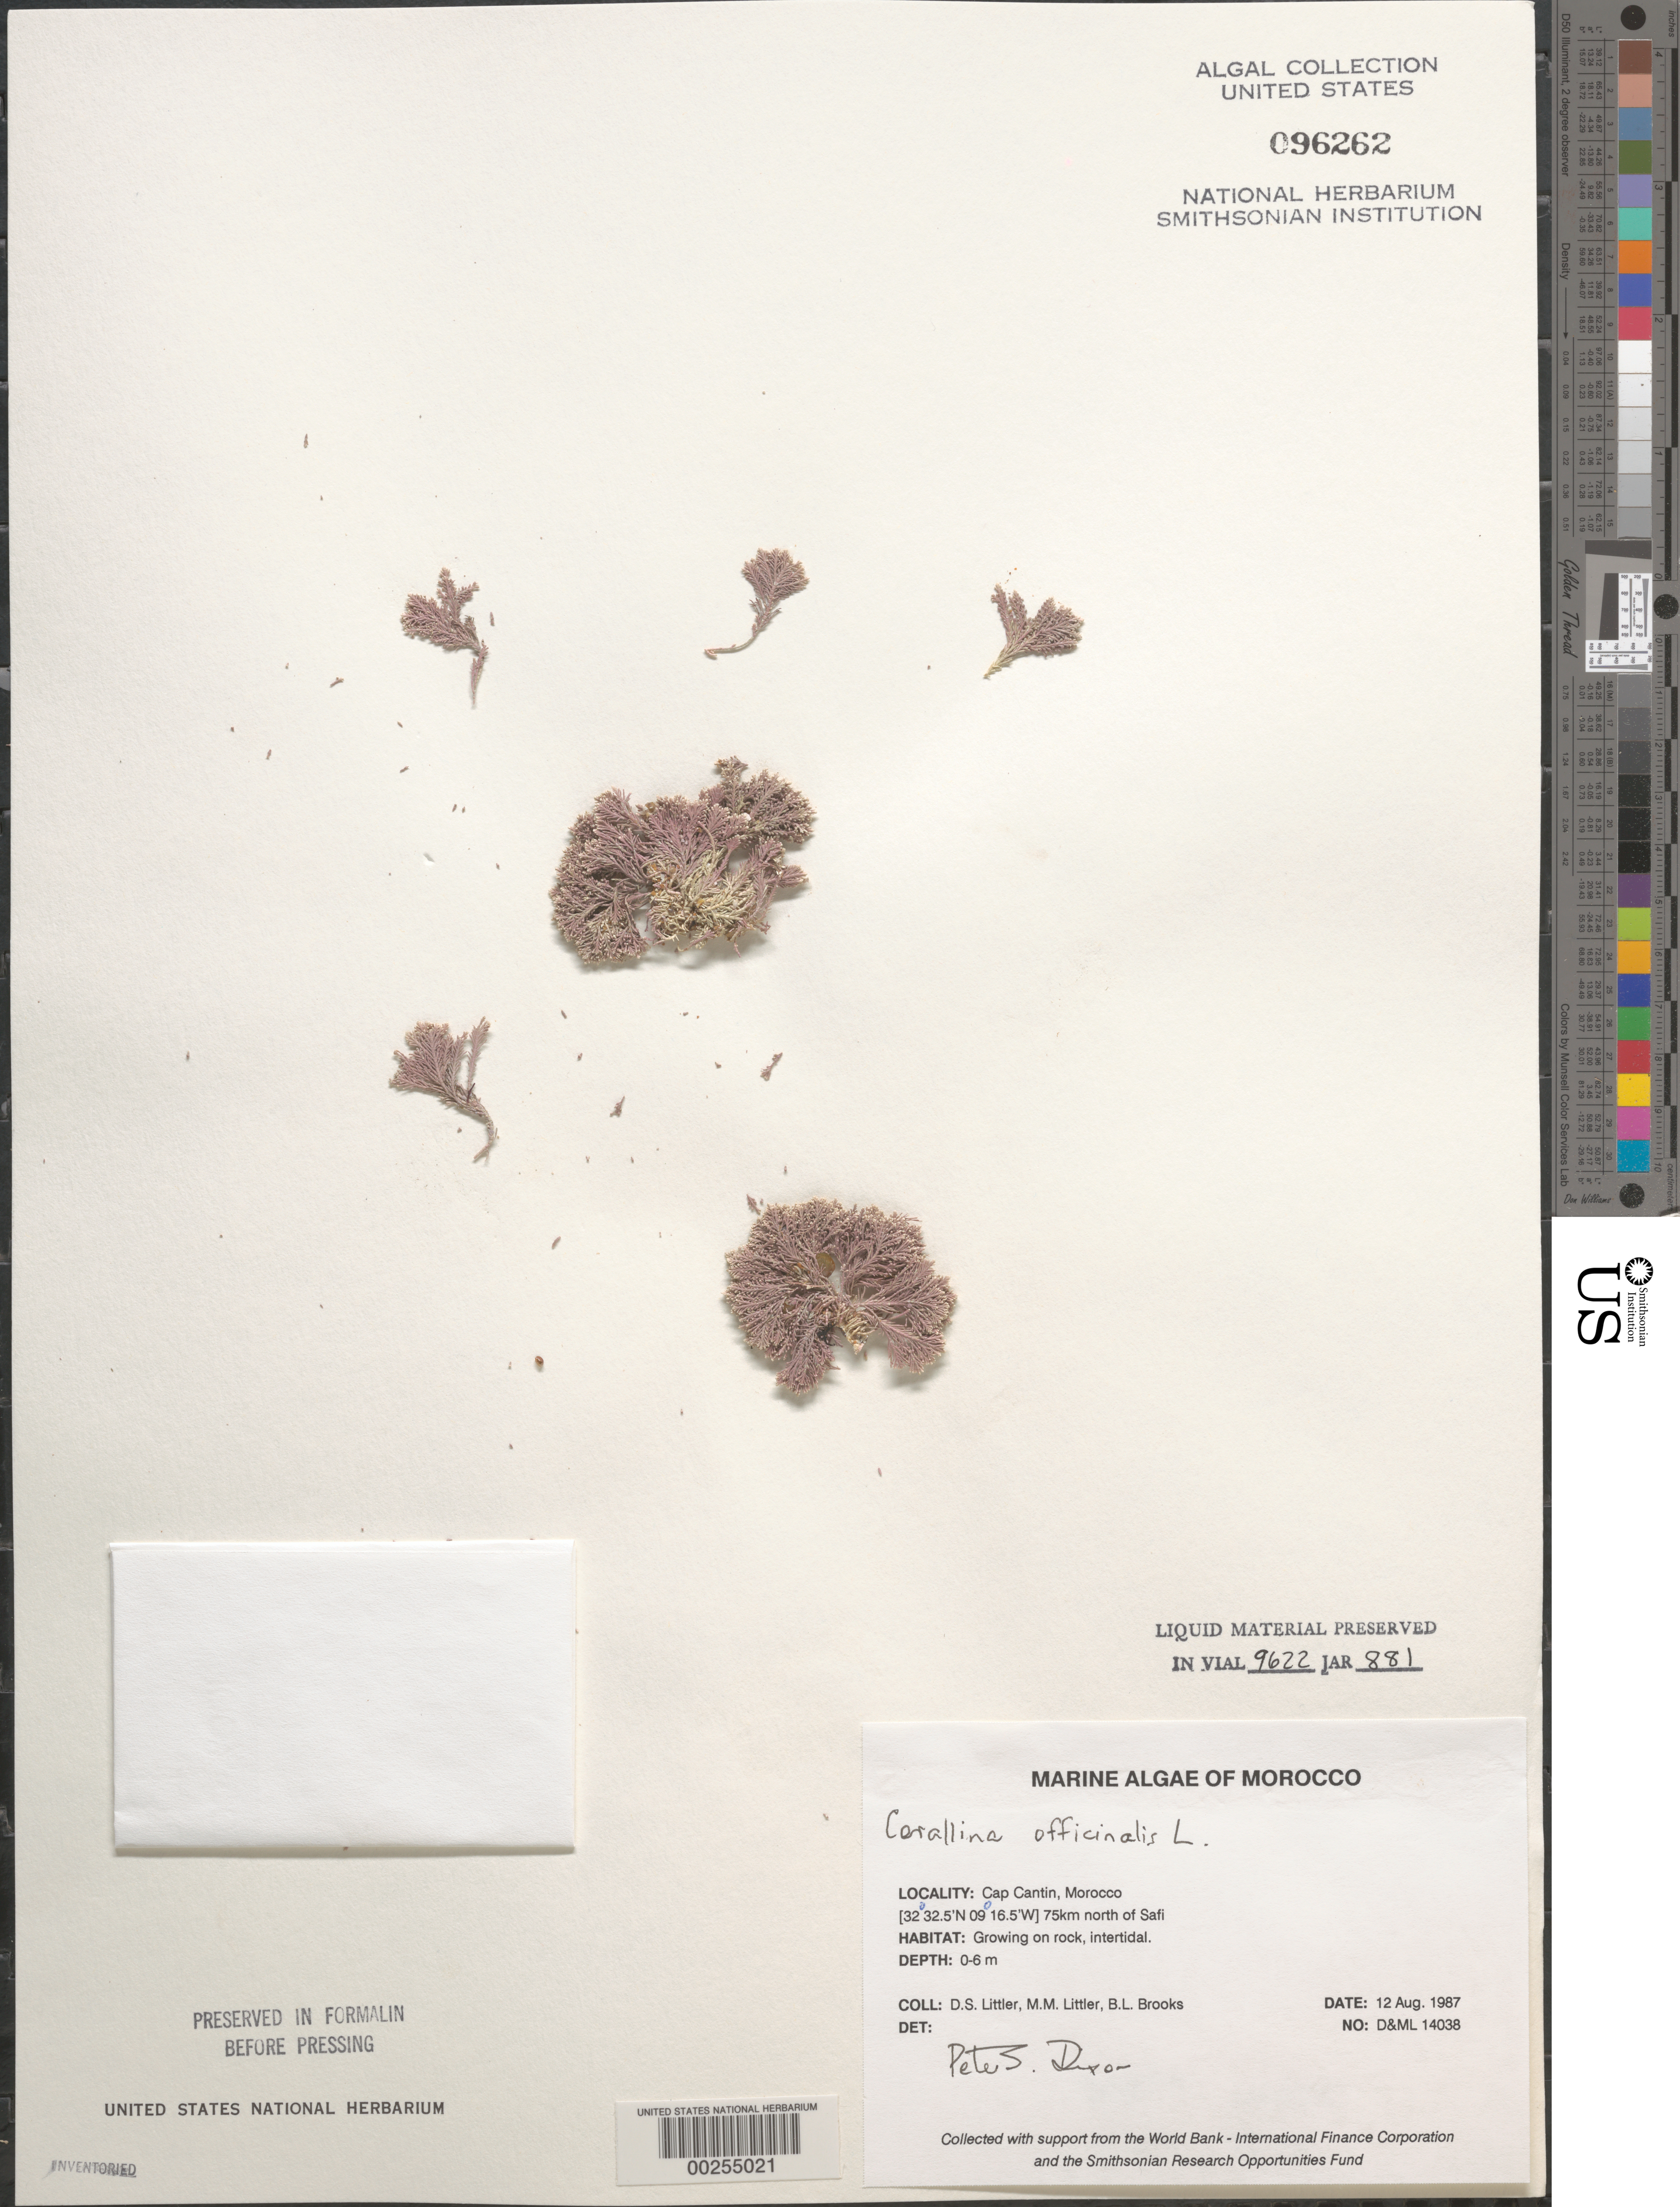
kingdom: Plantae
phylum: Rhodophyta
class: Florideophyceae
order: Corallinales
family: Corallinaceae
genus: Corallina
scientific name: Corallina officinalis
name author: L.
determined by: Dixon, P. S.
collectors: D. S. Littler, M. M. Littler & B. Brooks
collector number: D&ML 14038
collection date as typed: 12 Aug 1987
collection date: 1987-08-12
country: Morocco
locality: Cap Cantin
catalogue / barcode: US 96262